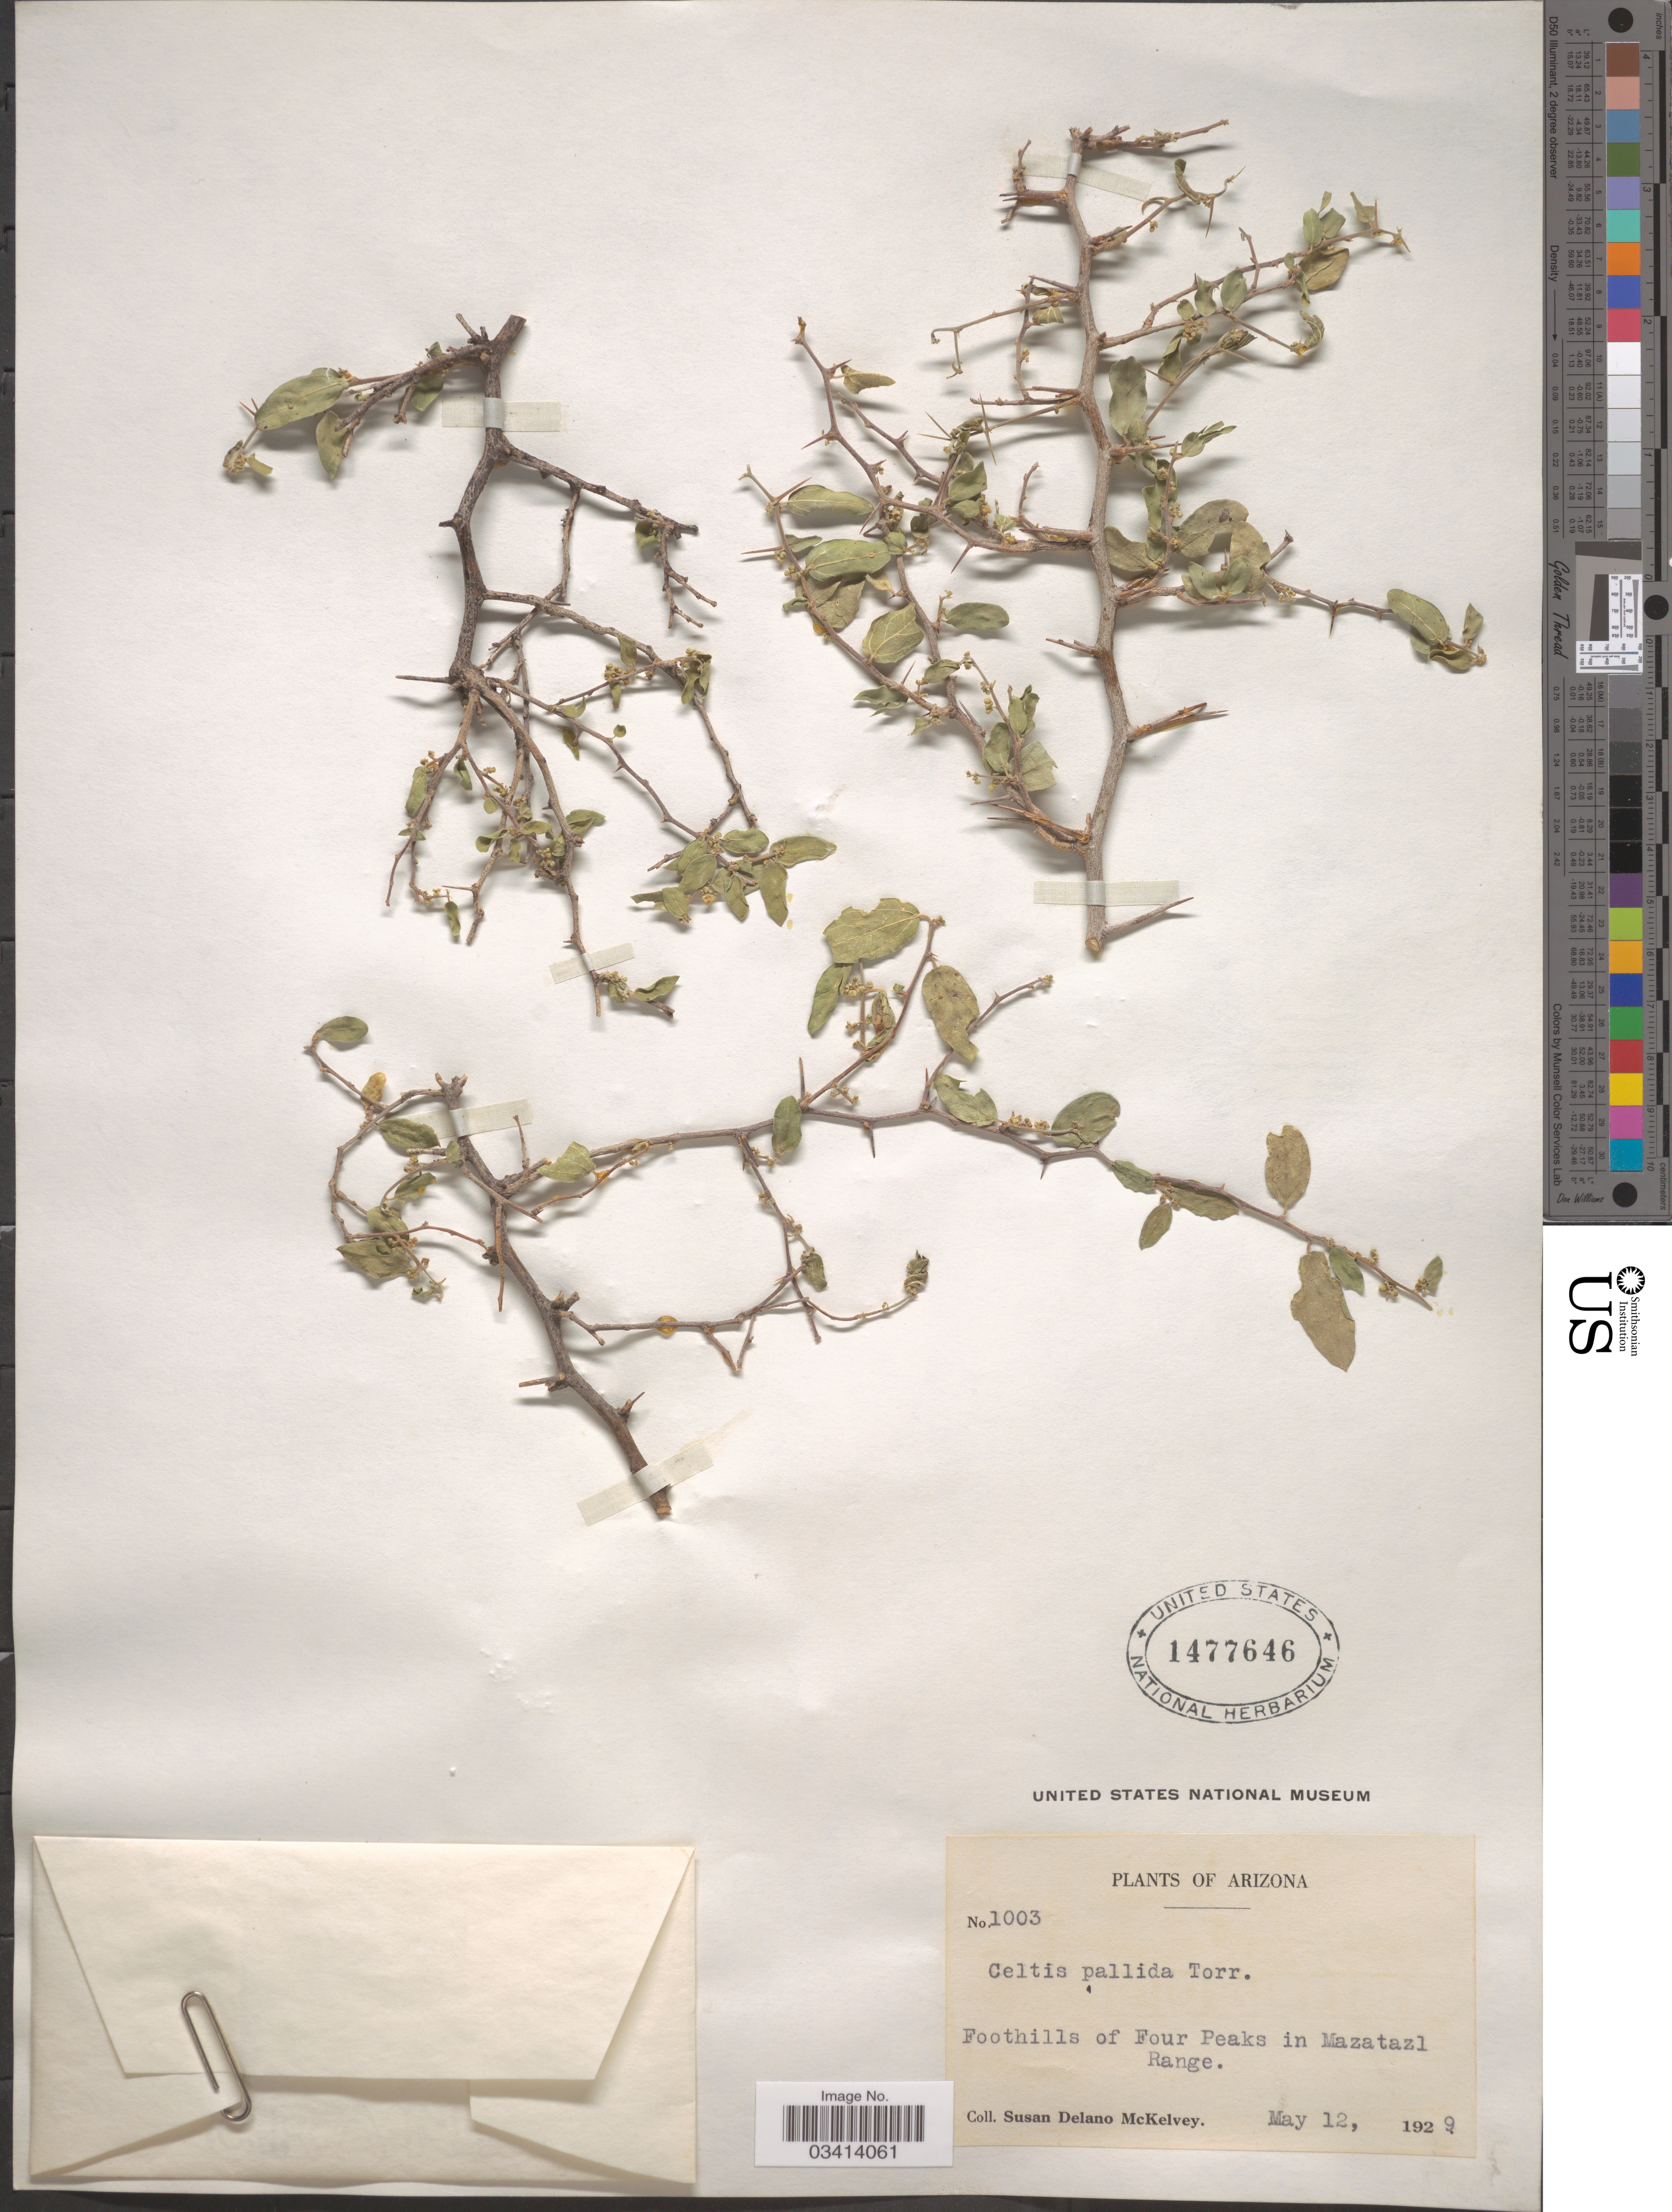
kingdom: Plantae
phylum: Tracheophyta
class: Magnoliopsida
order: Rosales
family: Cannabaceae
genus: Celtis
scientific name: Celtis pallida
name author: Torr. in Emory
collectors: S. A. McKelvey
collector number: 1003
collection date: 1929-05-12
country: United States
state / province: Arizona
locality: Foothills of Four Peaks in Mazatazl Range.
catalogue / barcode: US 1477646